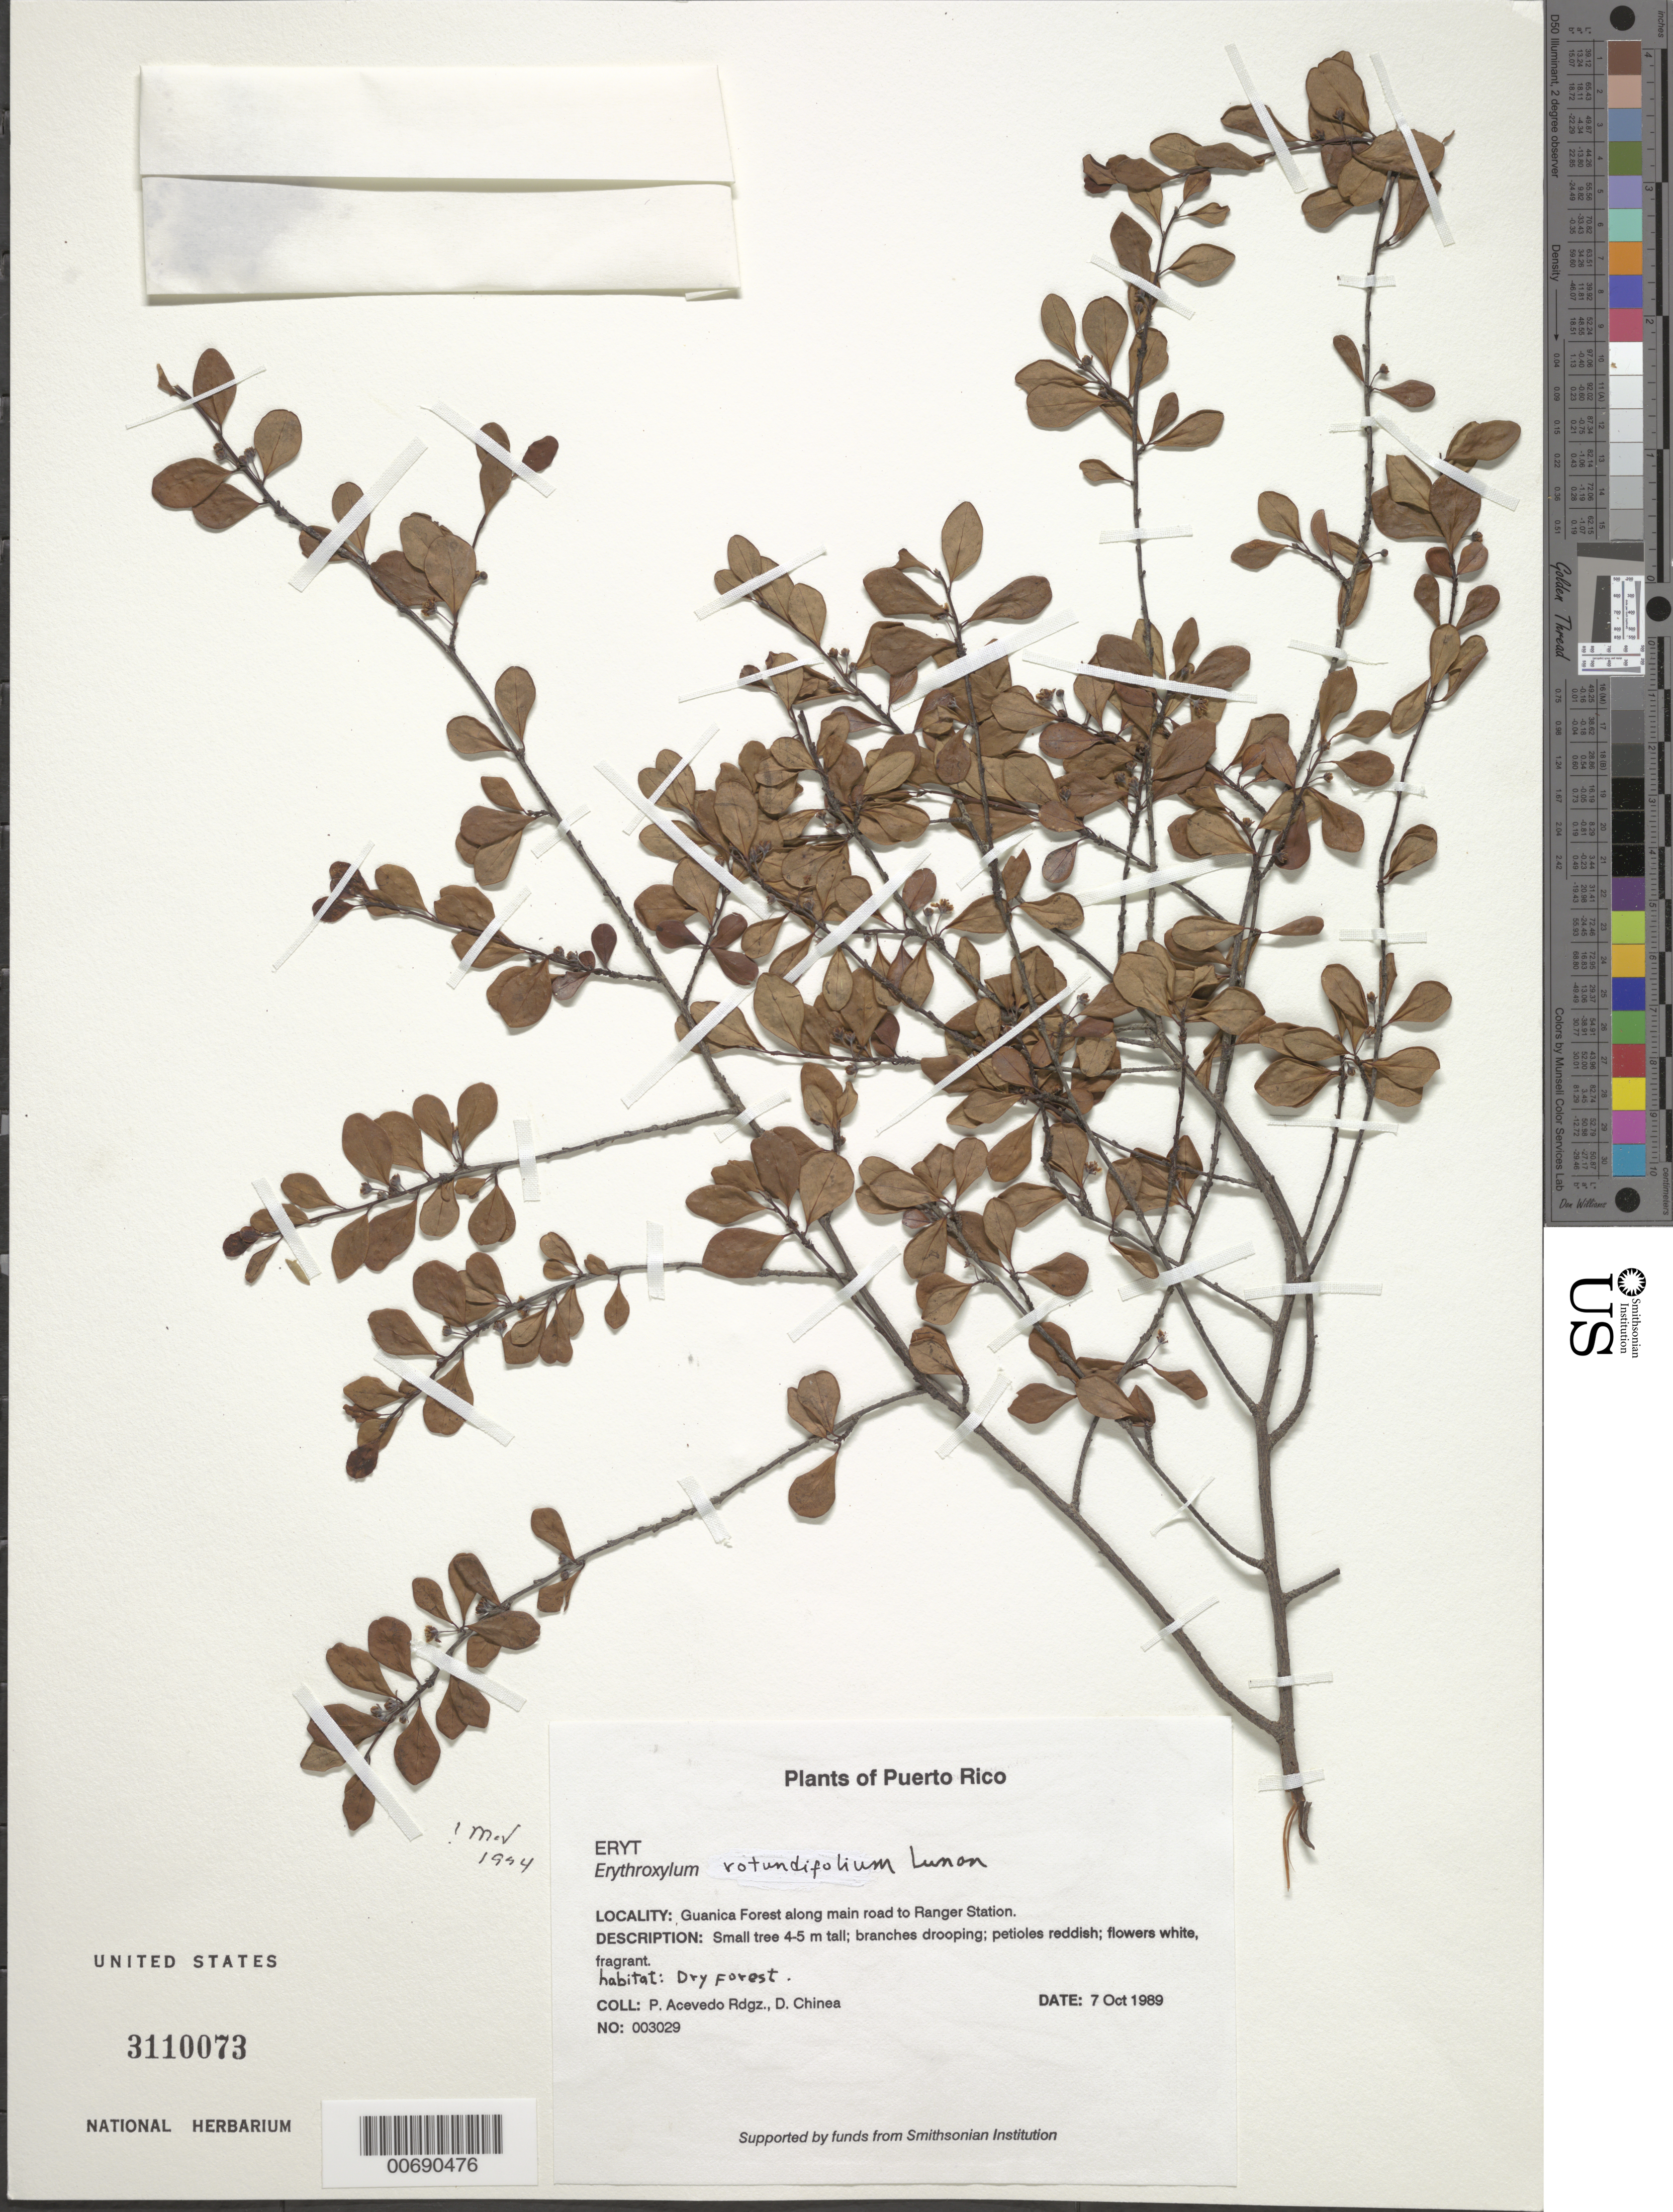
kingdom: Plantae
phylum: Tracheophyta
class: Magnoliopsida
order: Malpighiales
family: Erythroxylaceae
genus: Erythroxylum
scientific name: Erythroxylum rotundifolium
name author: Lunan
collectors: P. Acevedo-Rodr. & D. Chinea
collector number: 3029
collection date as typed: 07 Oct 1989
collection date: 1989-10-07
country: Puerto Rico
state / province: Guánica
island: Puerto Rico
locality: Guánica; Guánica Forest along main road to Ranger Station.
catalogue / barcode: US 3110073